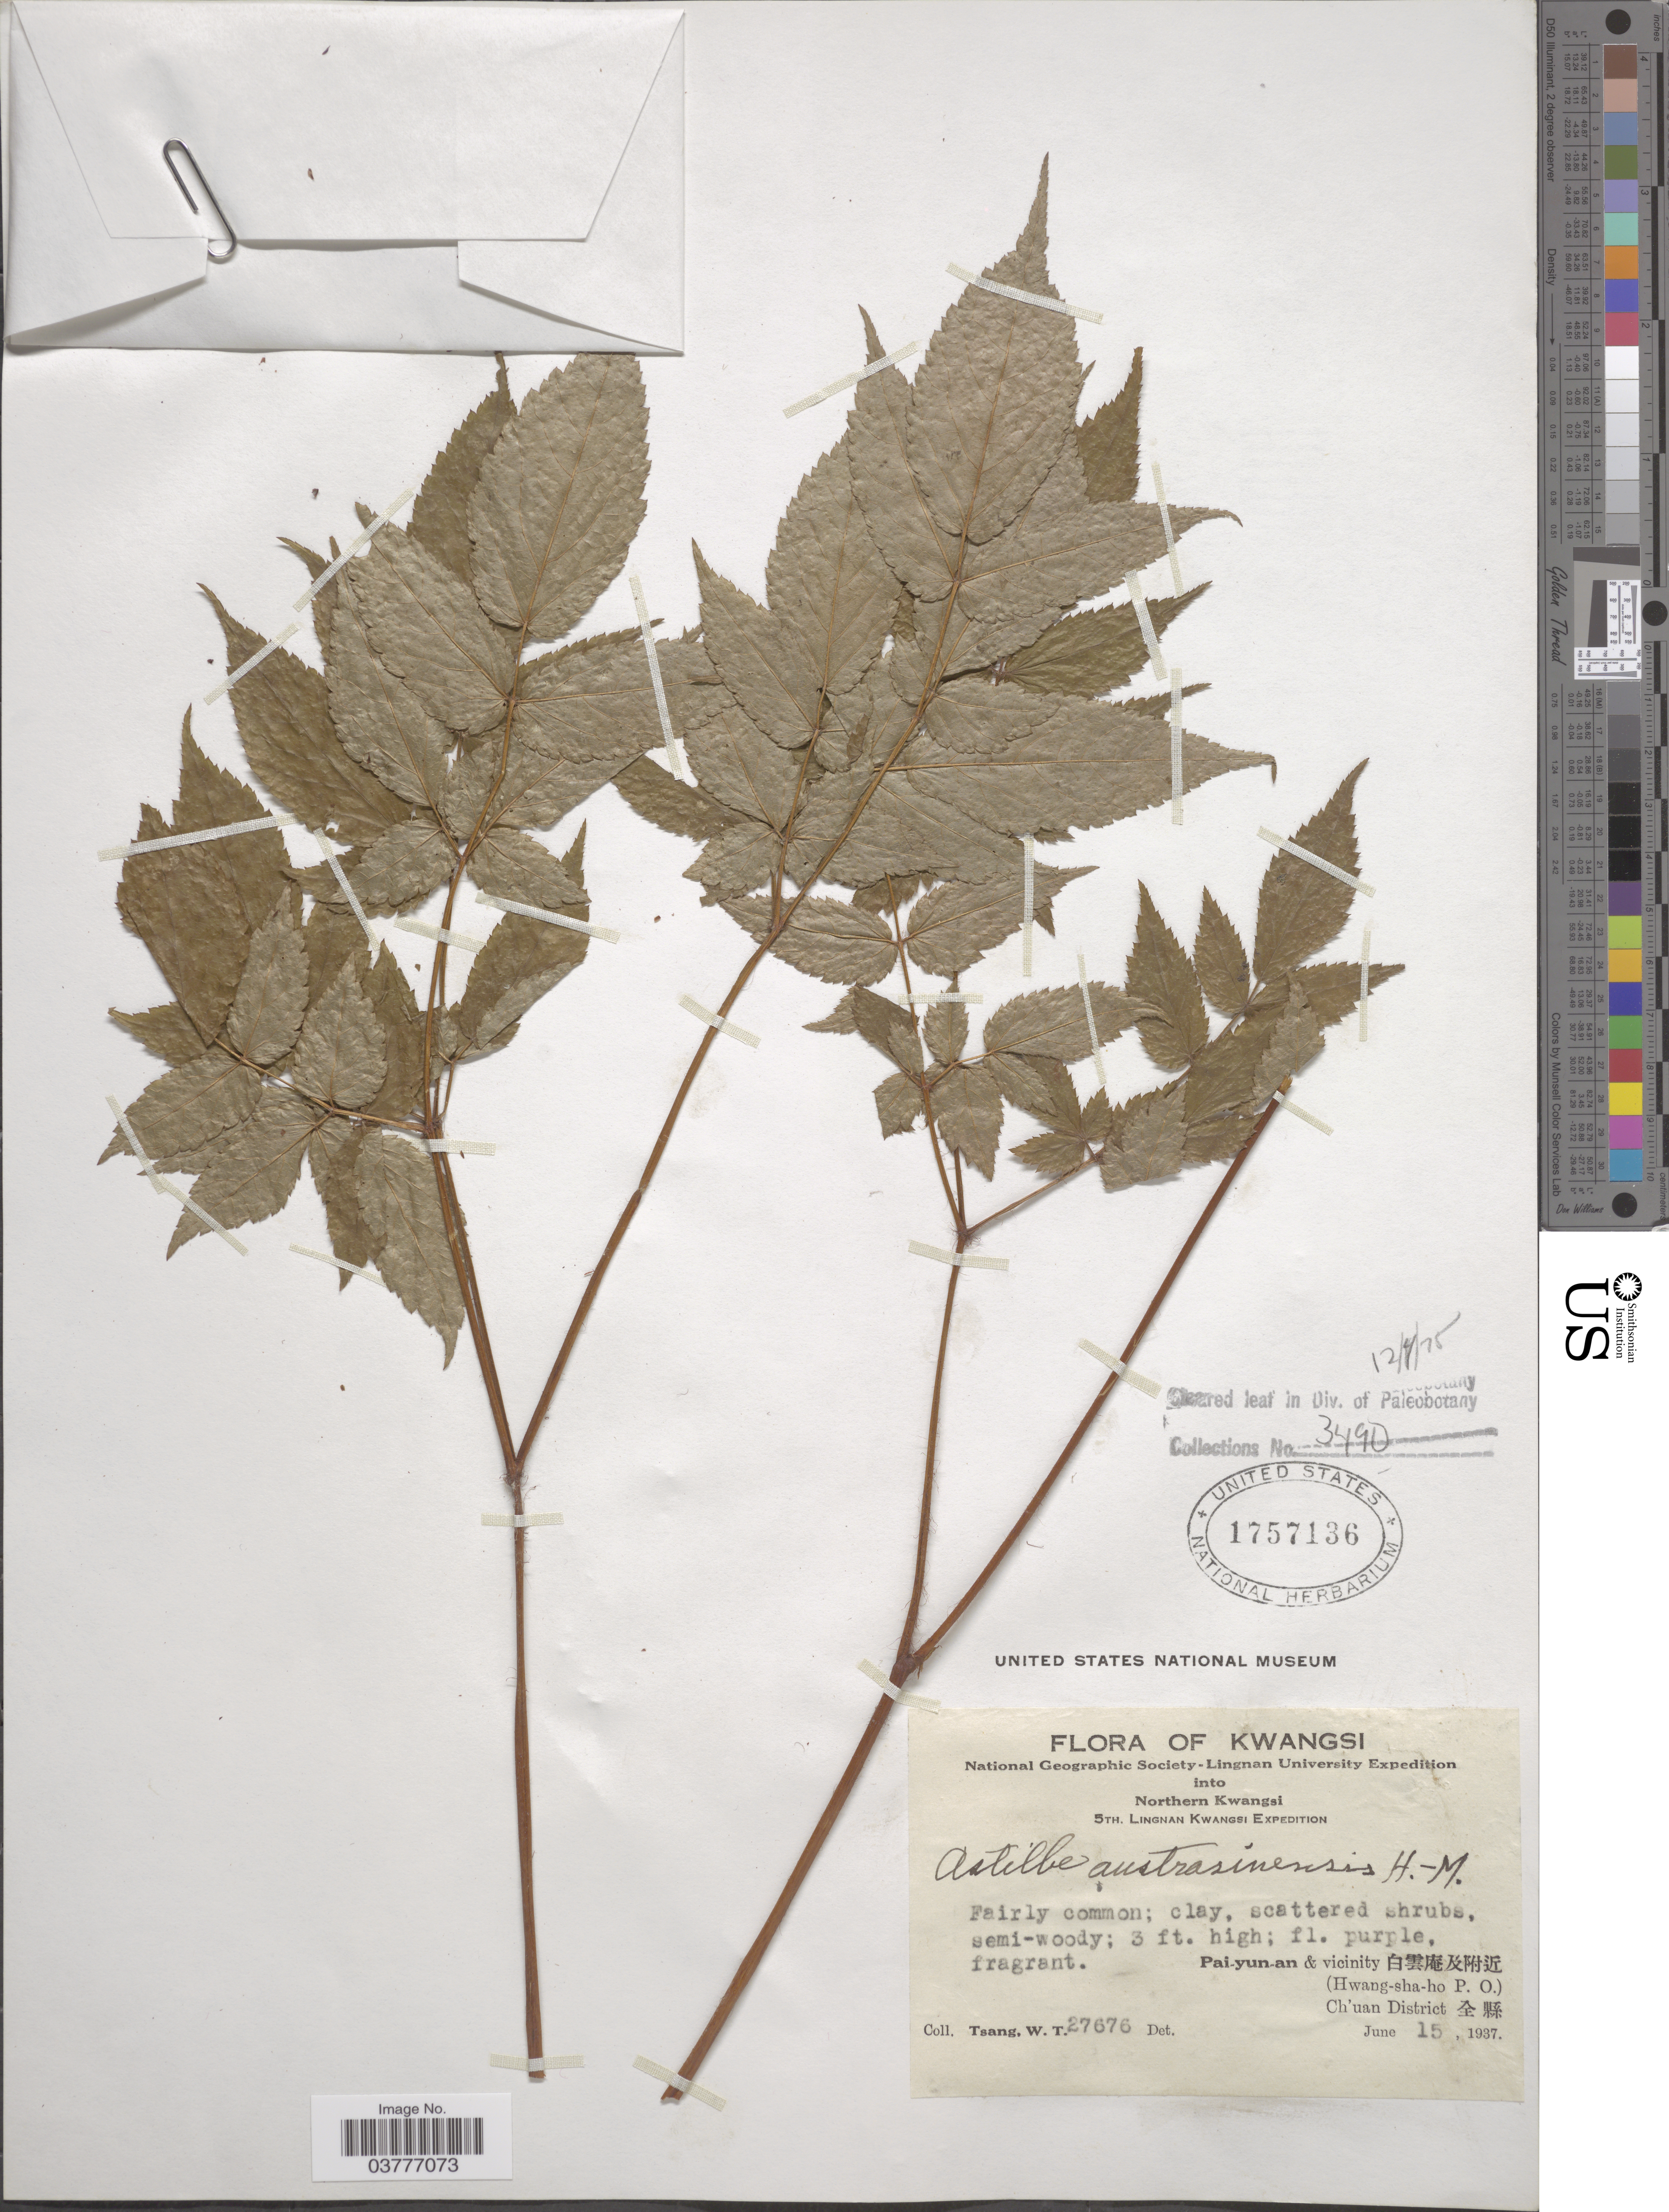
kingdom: Plantae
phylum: Tracheophyta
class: Magnoliopsida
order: Saxifragales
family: Saxifragaceae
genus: Astilbe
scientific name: Astilbe austrosinensis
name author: Hand.-Mazz.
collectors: W. T. Tsang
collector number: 27676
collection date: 1937-06-15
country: China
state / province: Guangxi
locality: Kwangsi, Northern Kwangsi. Pai-yun-an & vicinity X (Hwang-sha-ho P. O.) Ch'uan District X.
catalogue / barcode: US 1757136